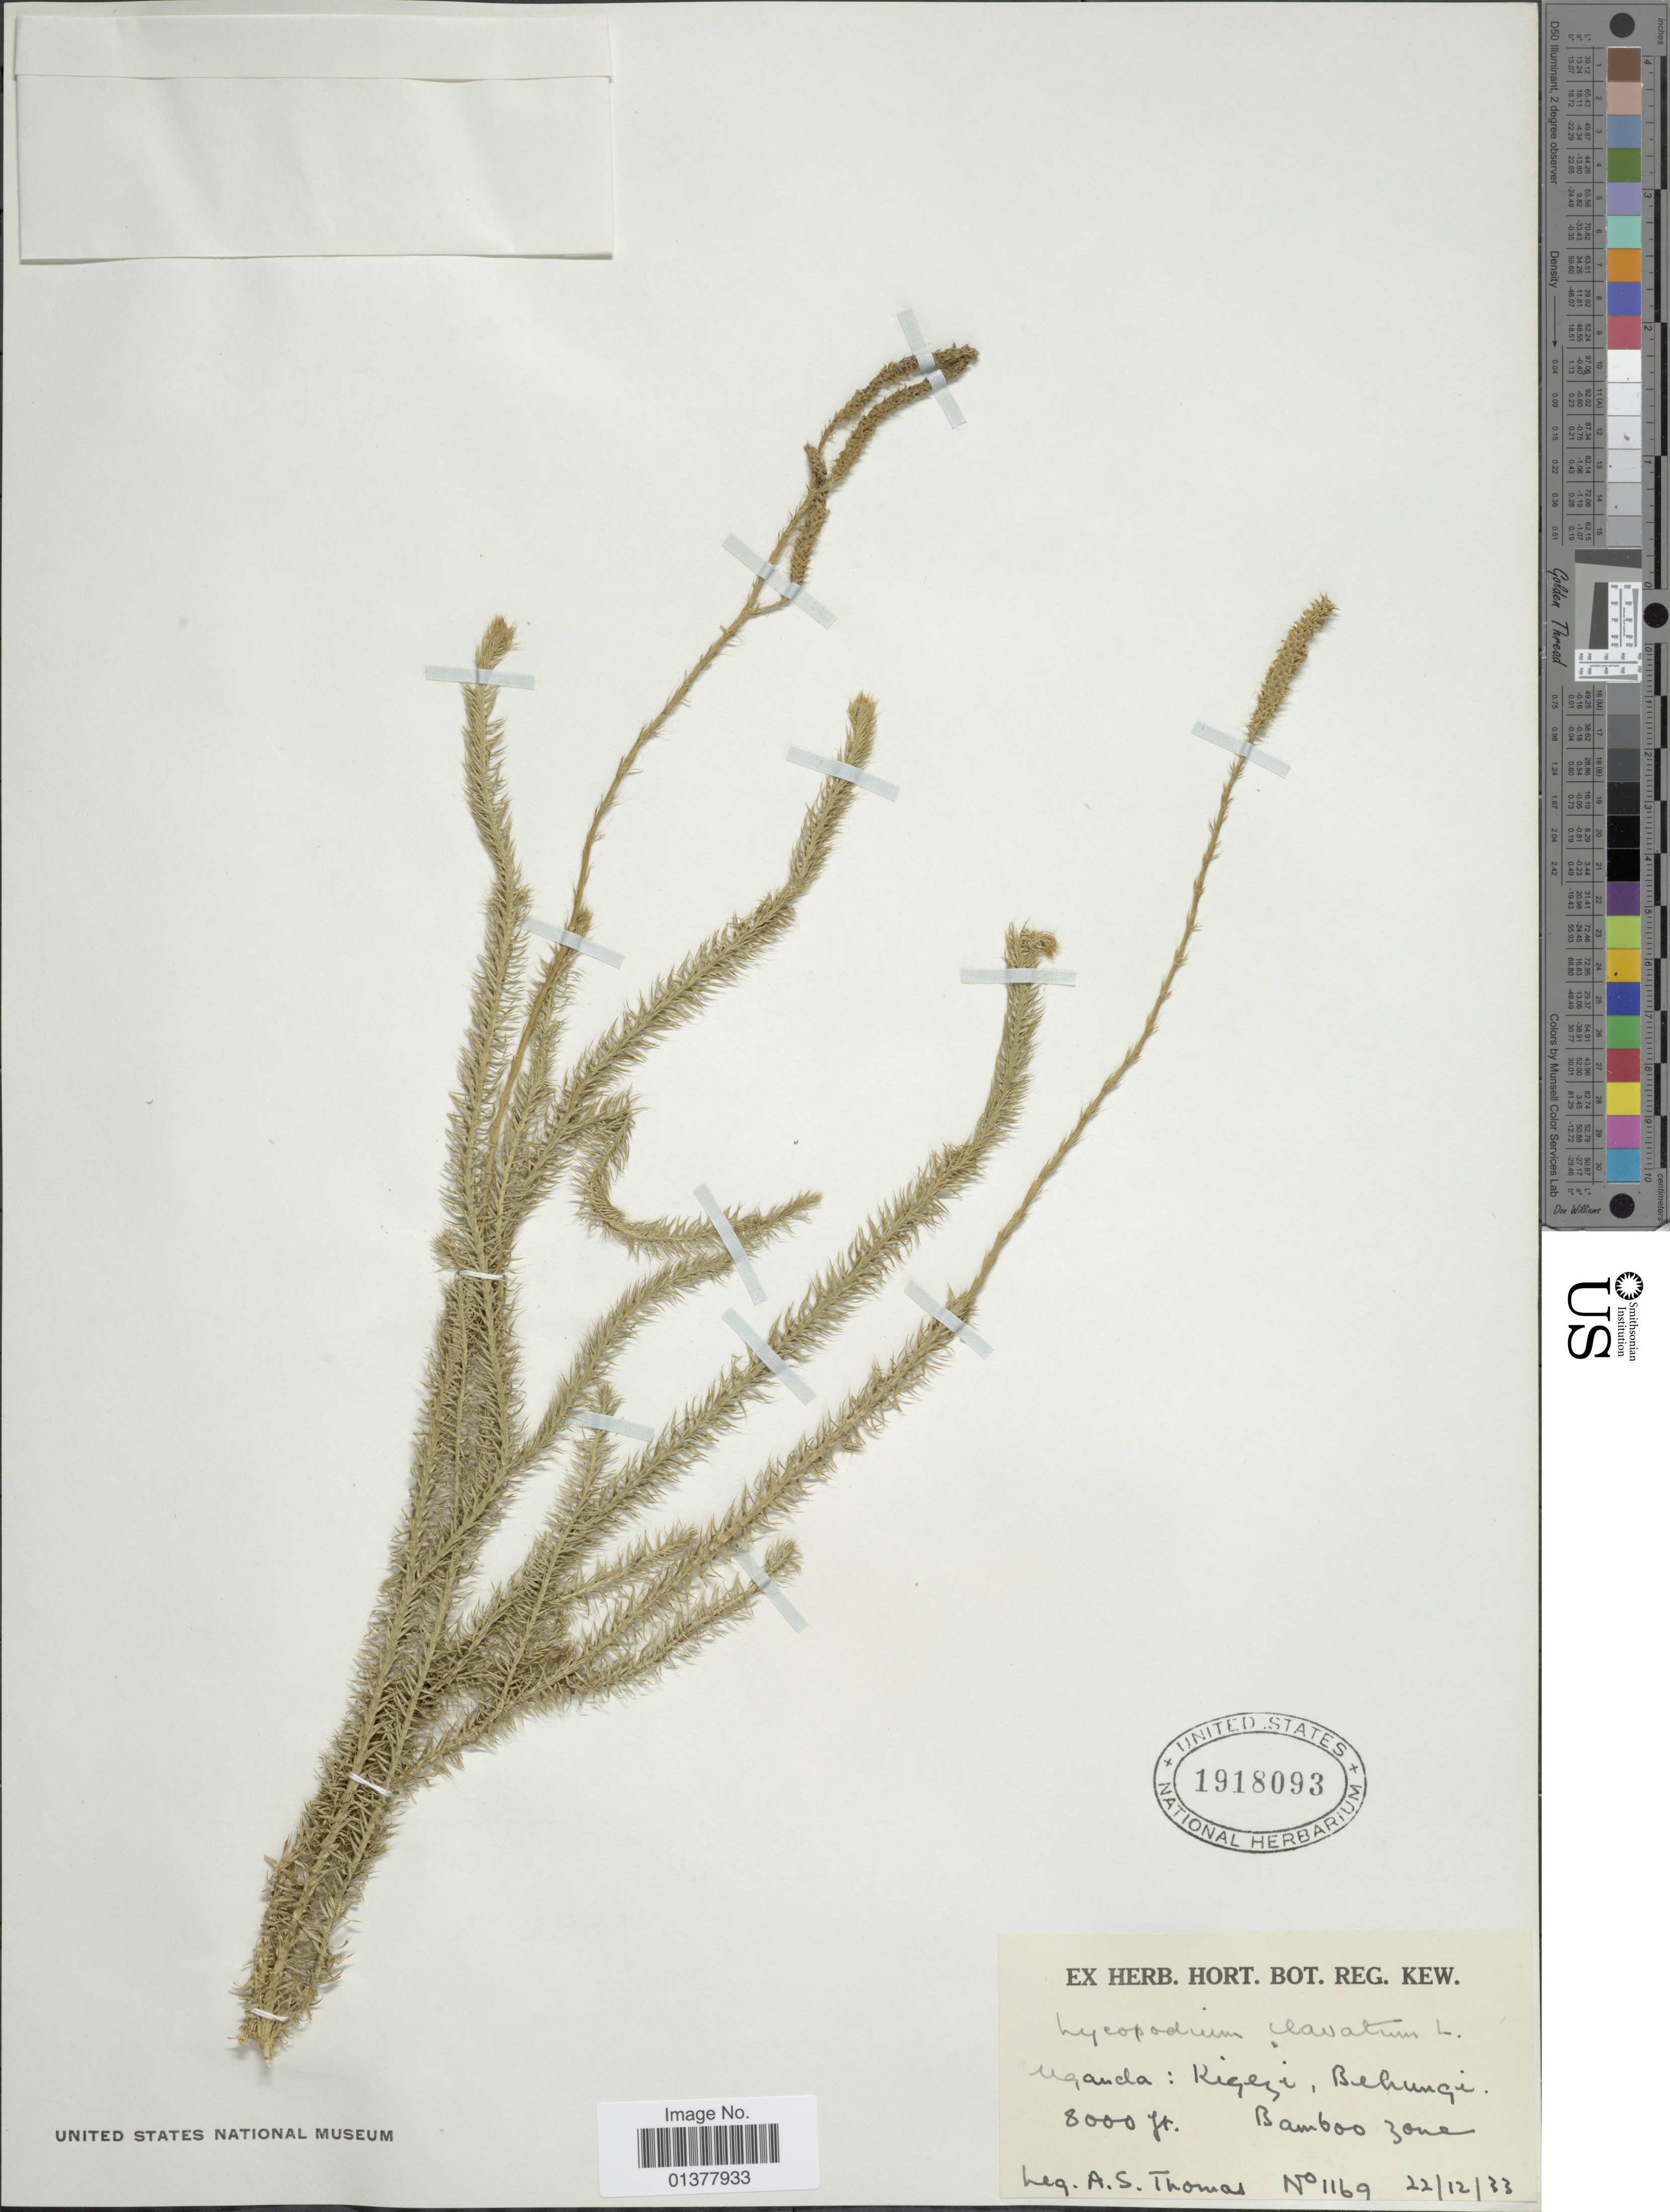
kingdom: Plantae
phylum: Tracheophyta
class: Lycopodiopsida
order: Lycopodiales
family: Lycopodiaceae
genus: Lycopodium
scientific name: Lycopodium clavatum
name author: L.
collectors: A. Thomas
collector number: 1169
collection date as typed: Transcribed d/m/y: 22/12/33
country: Uganda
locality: Kigeri, Behungi, bamboo zone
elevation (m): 2438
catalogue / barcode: US 1918096